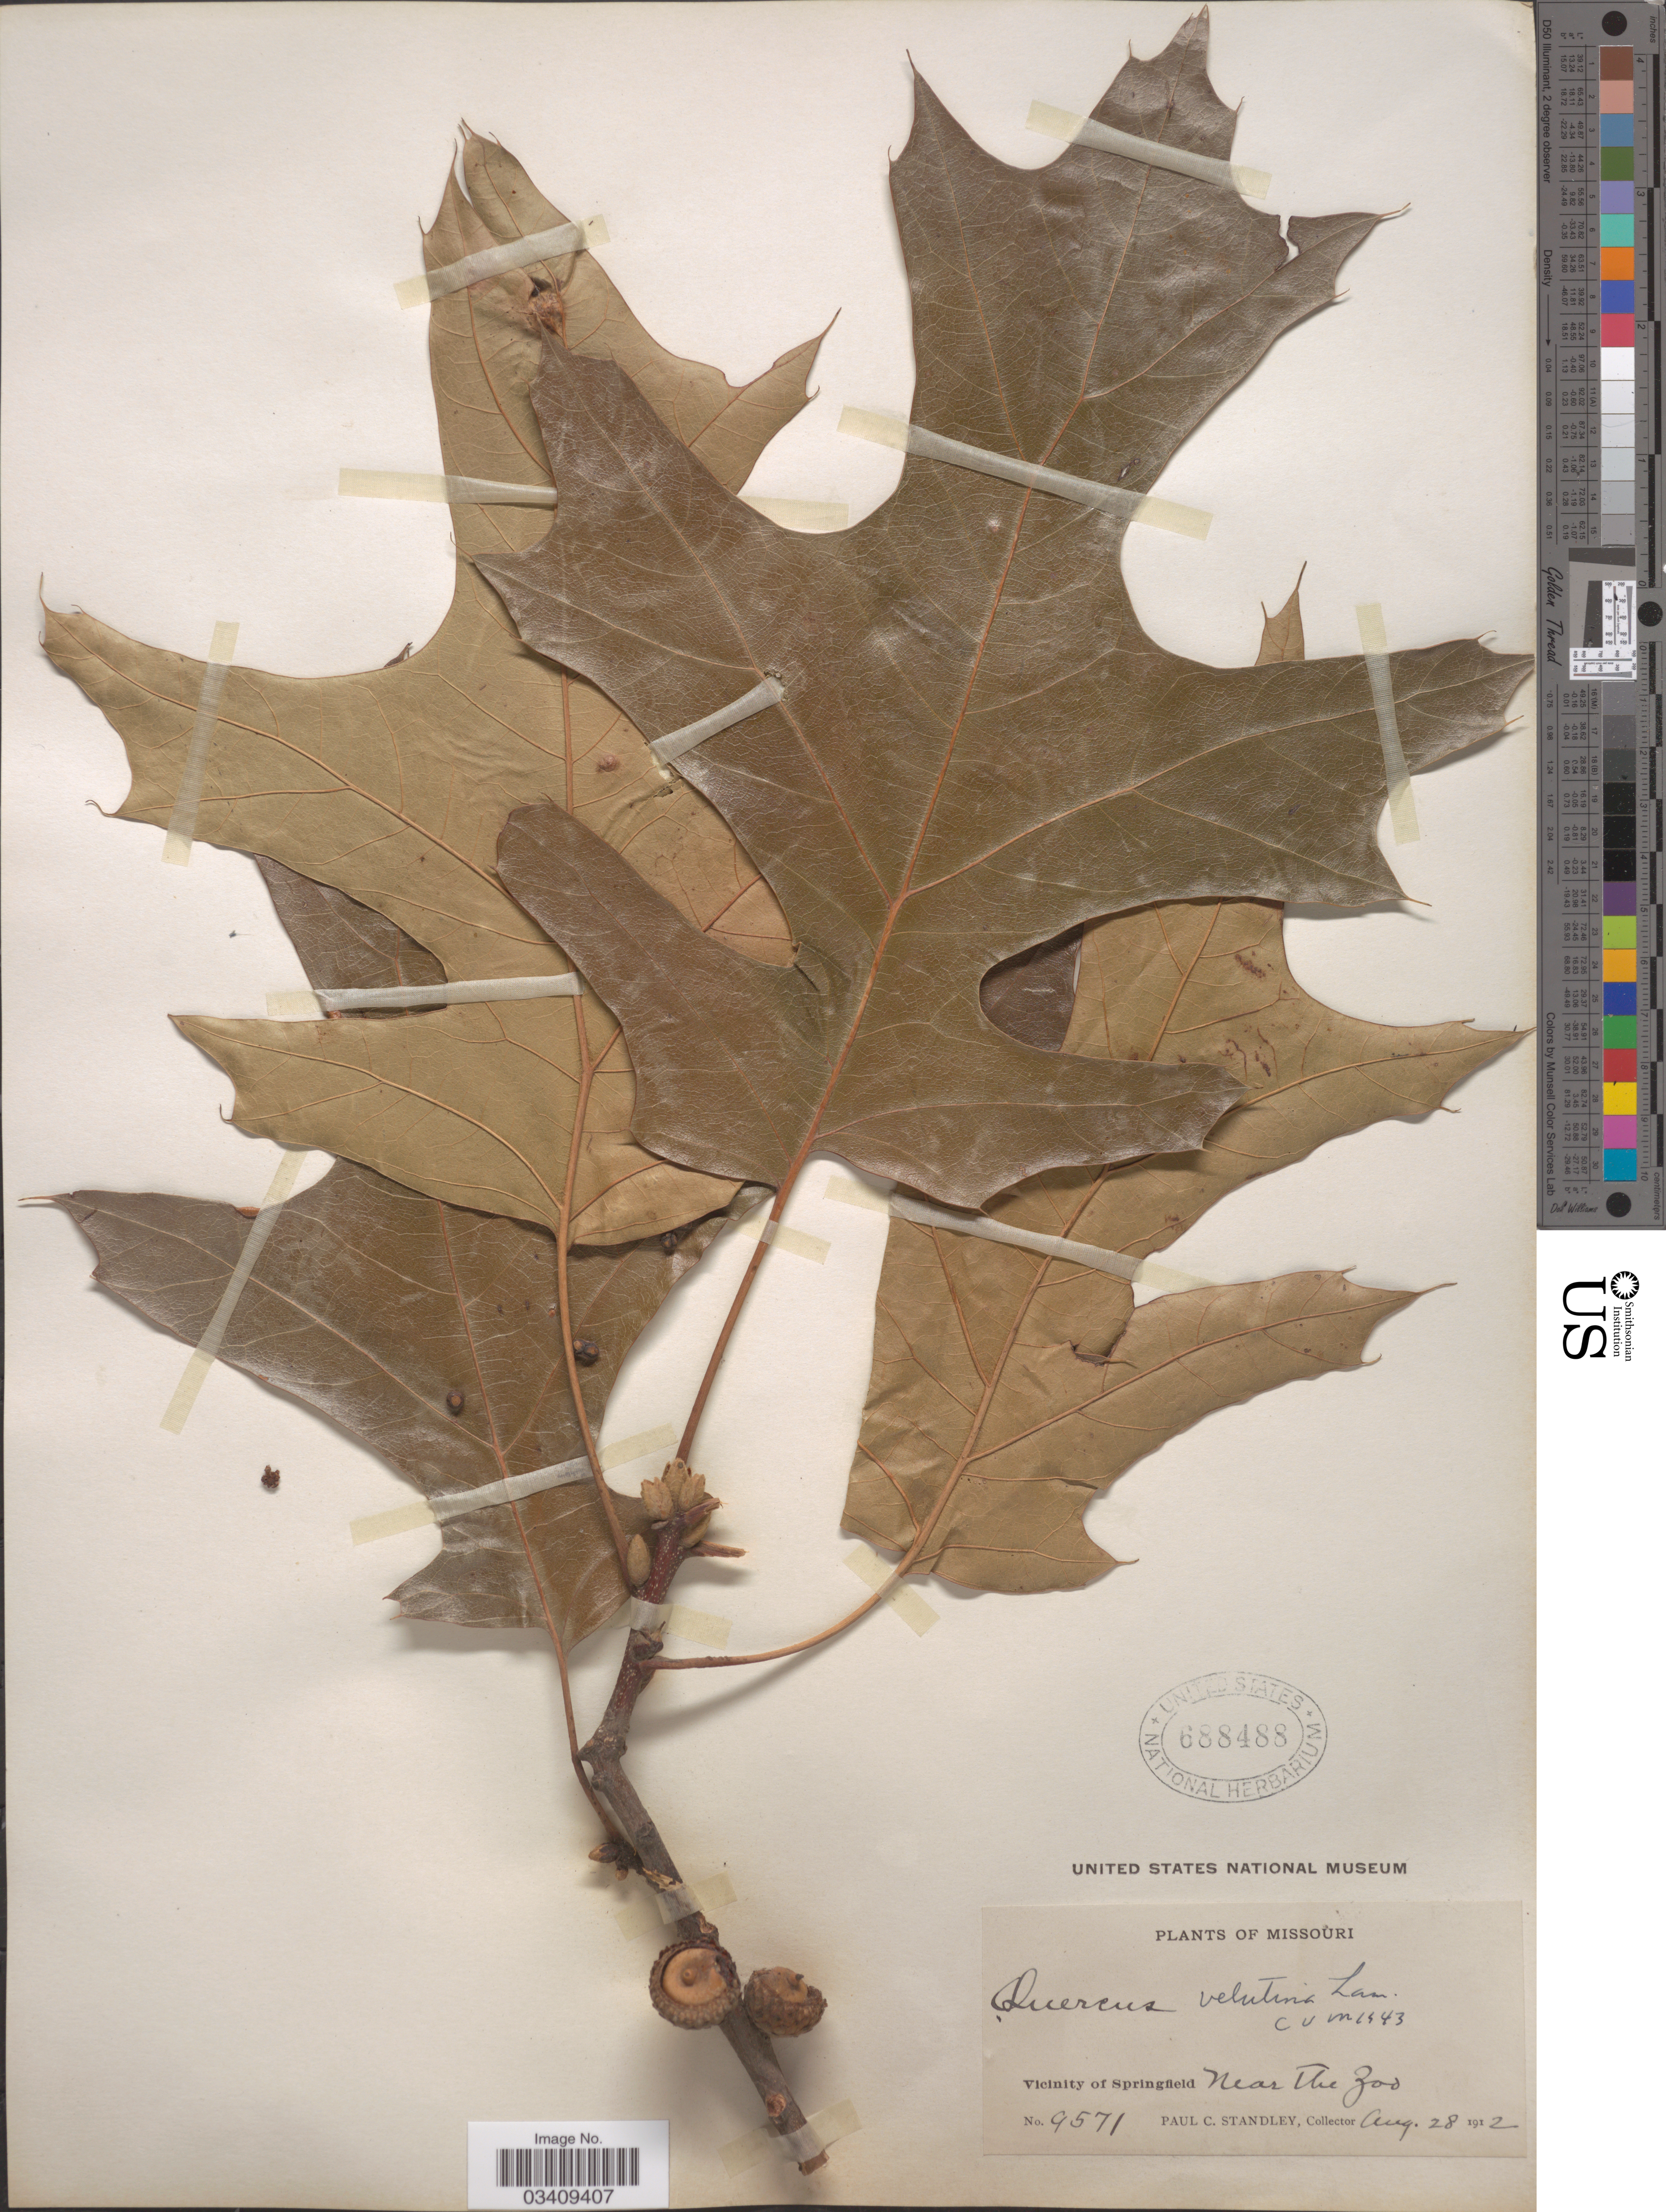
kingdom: Plantae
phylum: Tracheophyta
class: Magnoliopsida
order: Fagales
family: Fagaceae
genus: Quercus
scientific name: Quercus velutina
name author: Lam.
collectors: P. C. Standley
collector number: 9571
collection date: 1912-08-28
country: United States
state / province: Missouri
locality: Vicinity of Springfield, Near The Zoo.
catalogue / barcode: US 688488